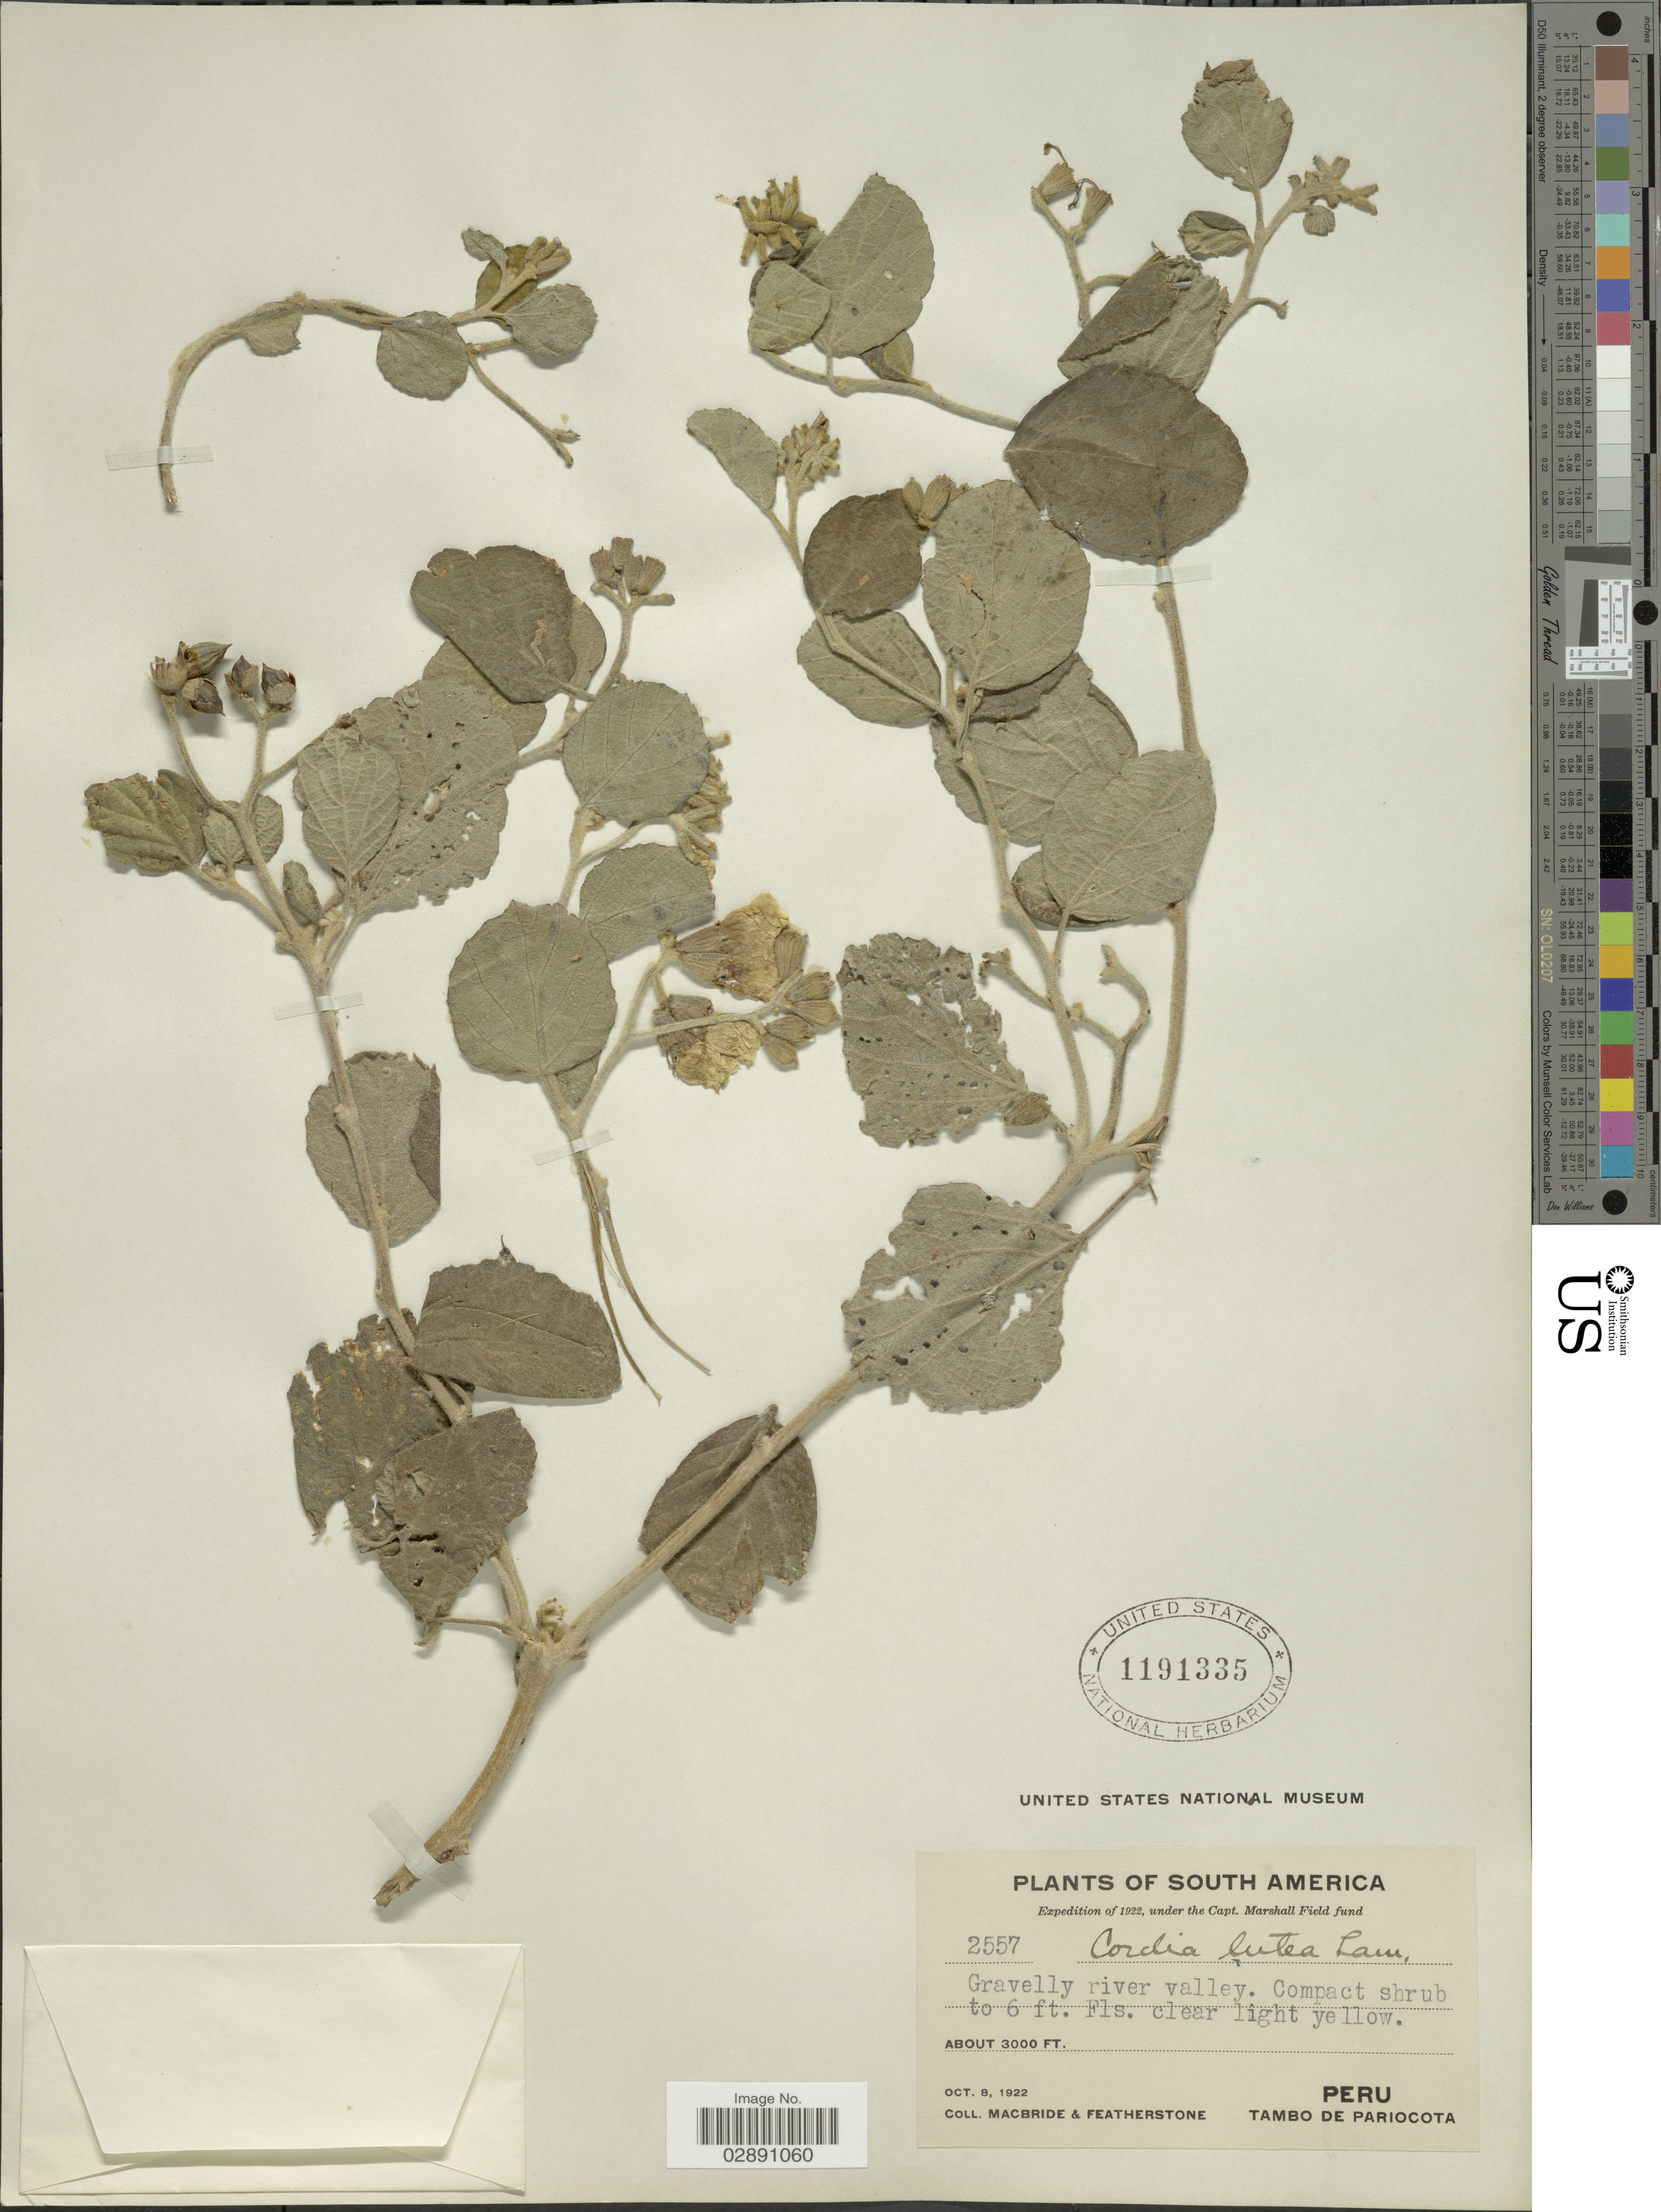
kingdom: Plantae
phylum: Tracheophyta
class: Magnoliopsida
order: Boraginales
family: Cordiaceae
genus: Cordia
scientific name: Cordia lutea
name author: Lam.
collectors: Macbride, -- & -. Featherstone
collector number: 2557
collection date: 1922-10-08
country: Peru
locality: Tambo de Pariocota.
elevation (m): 914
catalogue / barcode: US 1191335